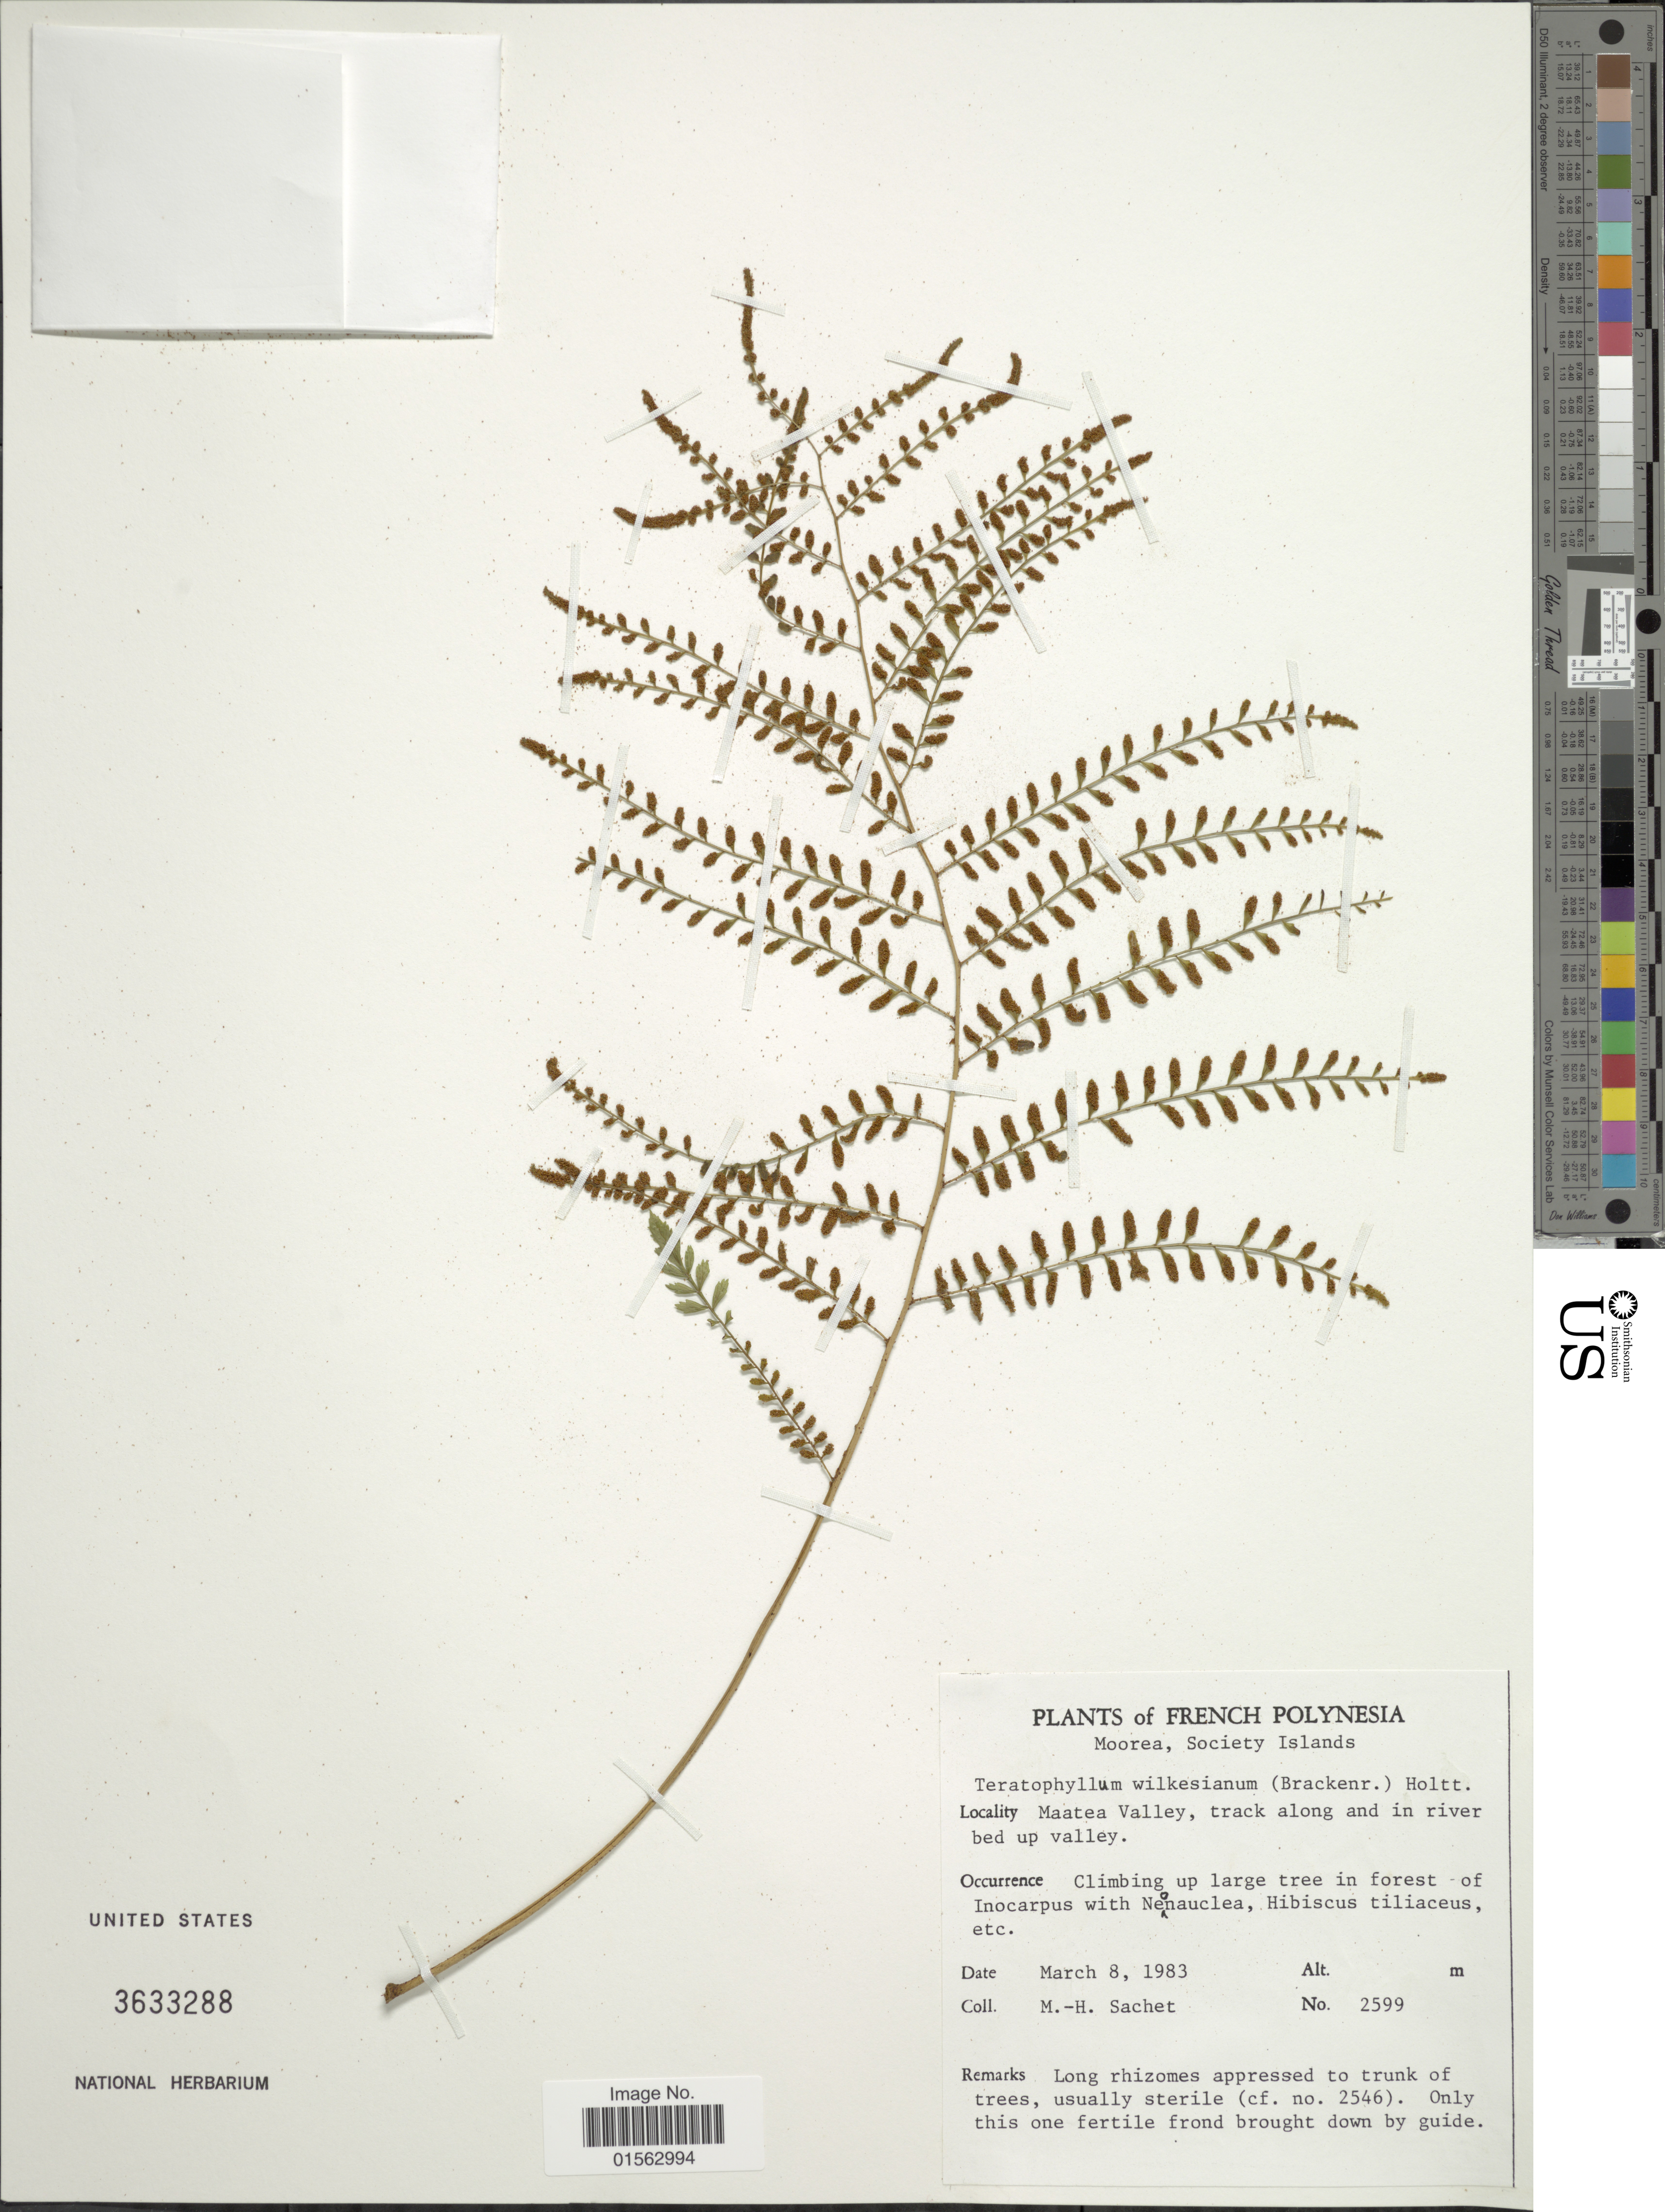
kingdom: Plantae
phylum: Tracheophyta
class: Polypodiopsida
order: Polypodiales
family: Dryopteridaceae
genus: Teratophyllum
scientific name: Teratophyllum wilkesianum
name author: (Brack.) Holttum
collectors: M.-H. Sachet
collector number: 2599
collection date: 1983-03-08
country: French Polynesia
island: Moorea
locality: French Polynesia, Moorea, Society Islands, Maatea Valley, track along and in river bed up valley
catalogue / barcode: US 3633288